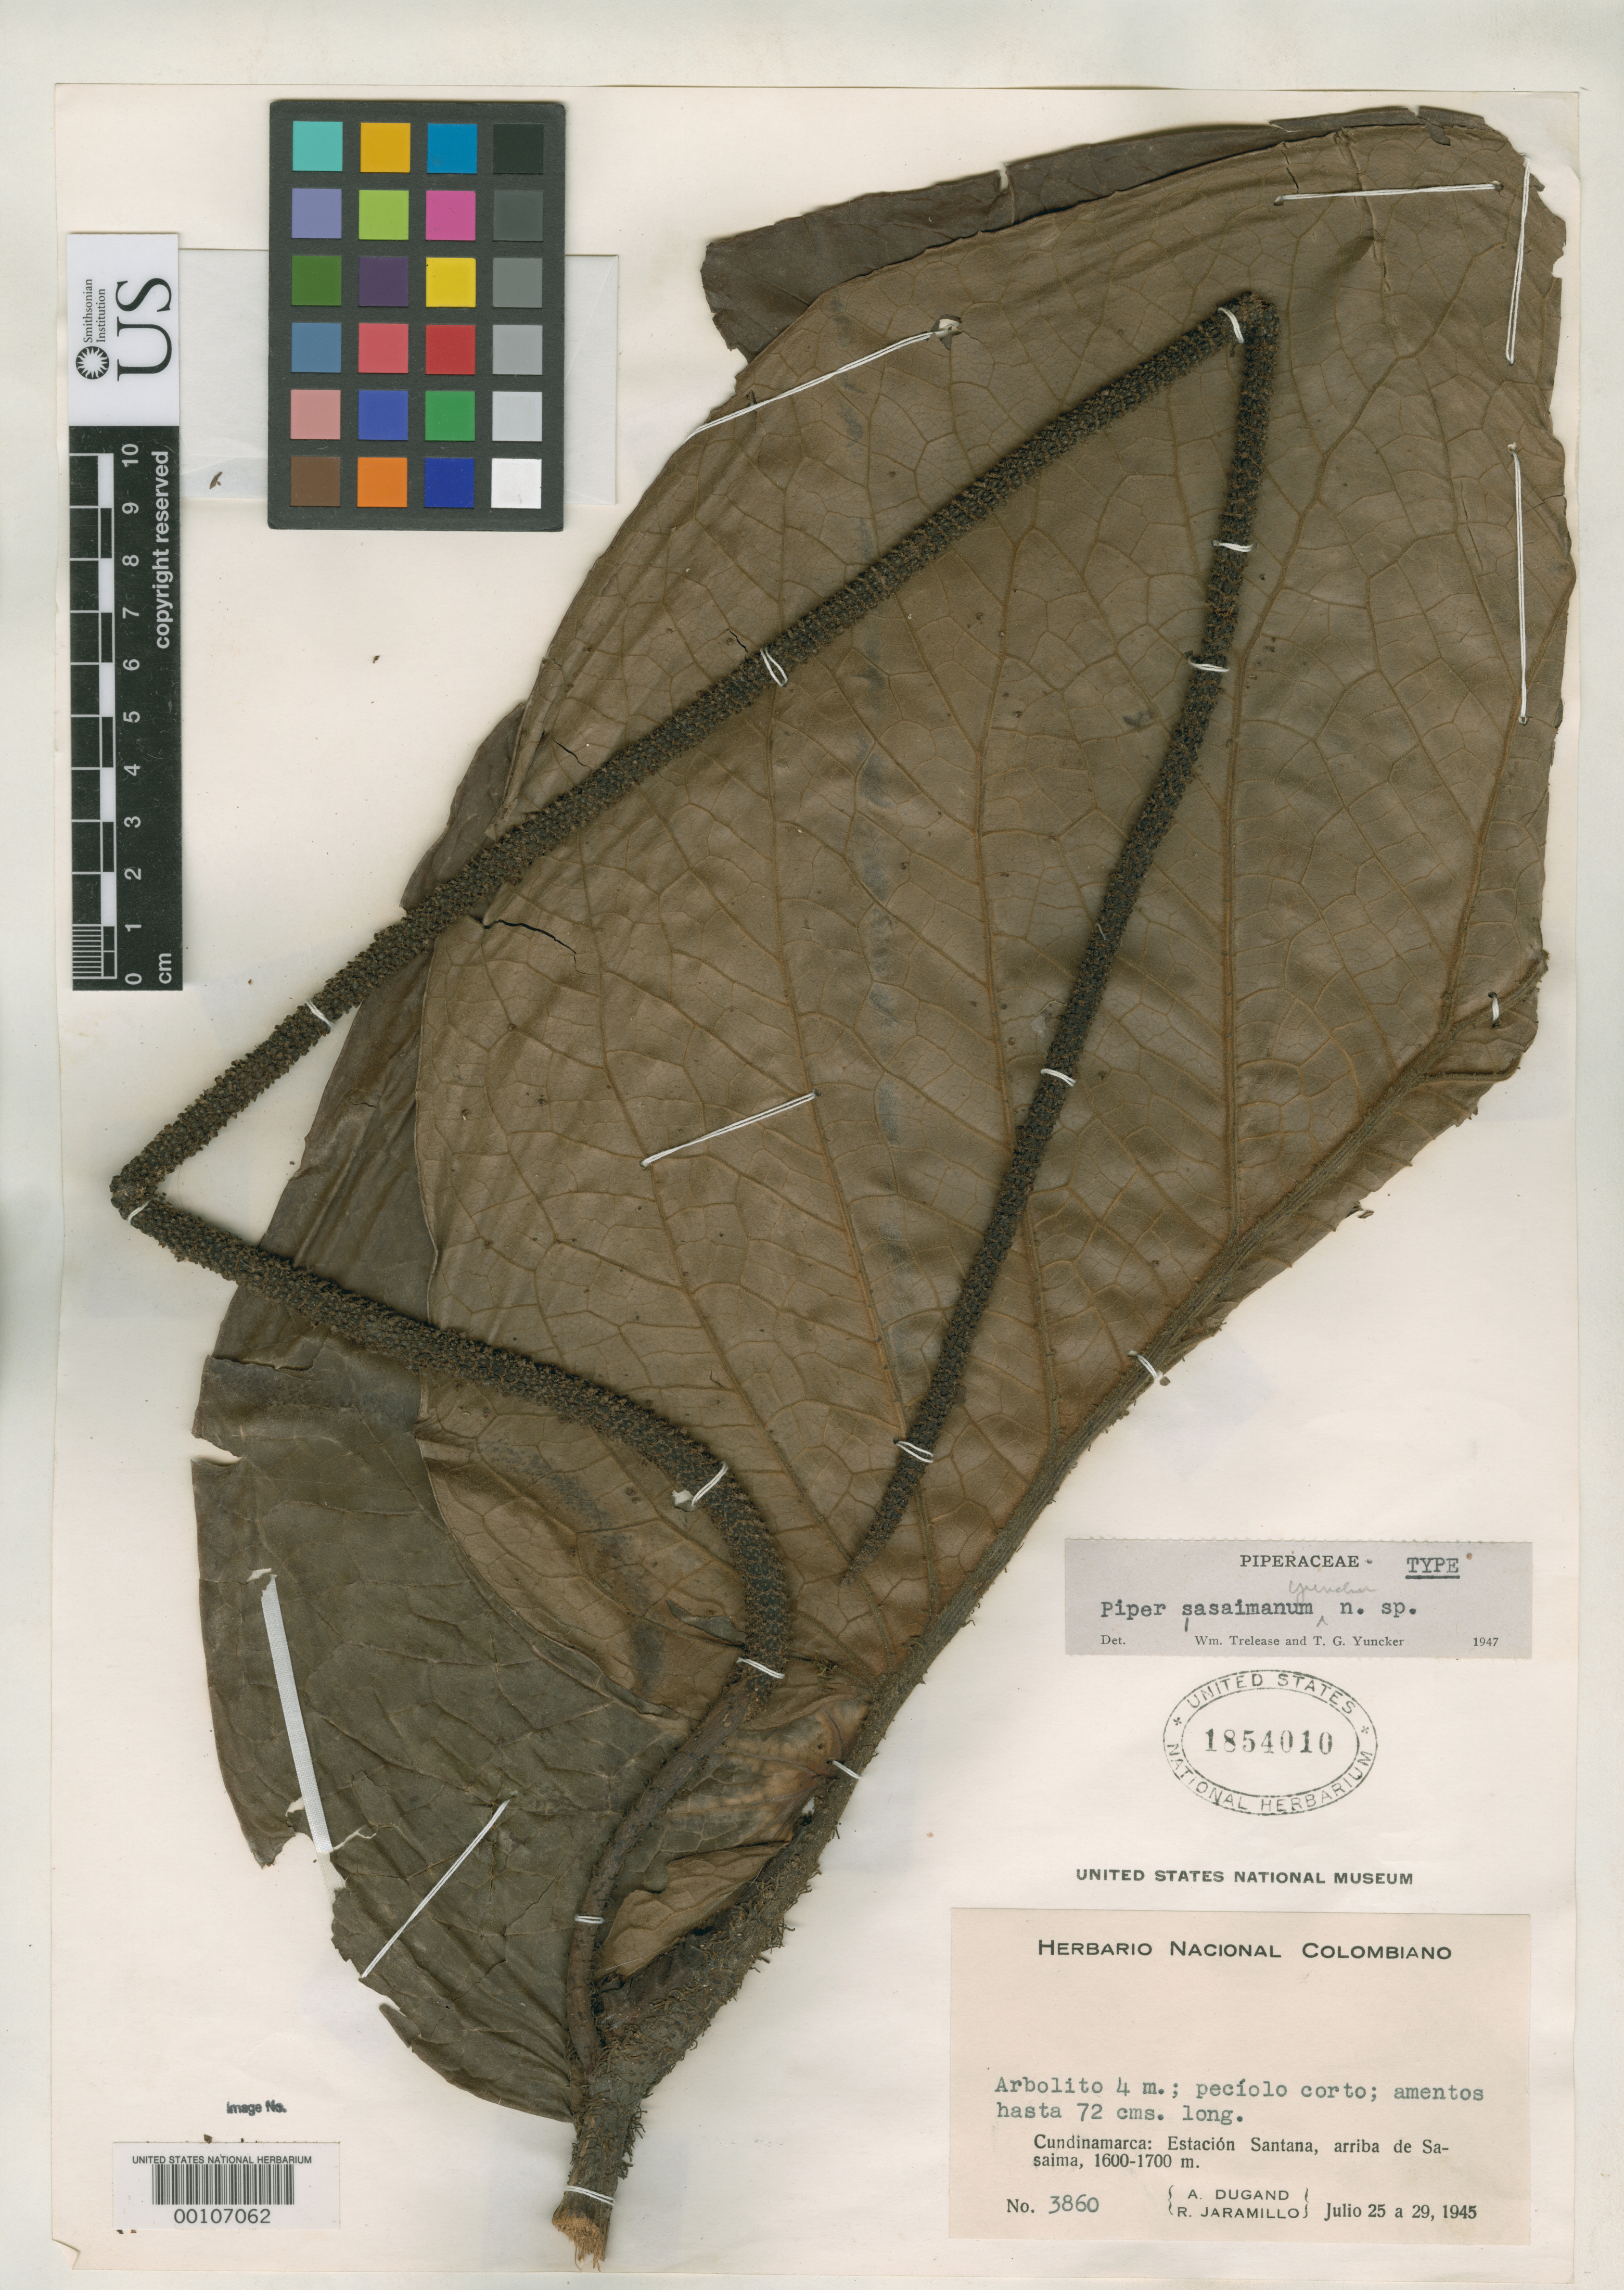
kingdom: Plantae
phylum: Tracheophyta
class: Magnoliopsida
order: Piperales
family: Piperaceae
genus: Piper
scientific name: Piper sasaimanum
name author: Yunck. in Trel. & Yunck.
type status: Holotype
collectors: A. Dugand G. & R. Jaramillo M.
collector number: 3860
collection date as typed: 25 Jul 1945 to 29 Jul 1945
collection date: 1945-07-25/1945-07-29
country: Colombia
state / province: Cundinamarca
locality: Estacion, Santana, above Sasaima.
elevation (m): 1600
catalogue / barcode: US 1854010